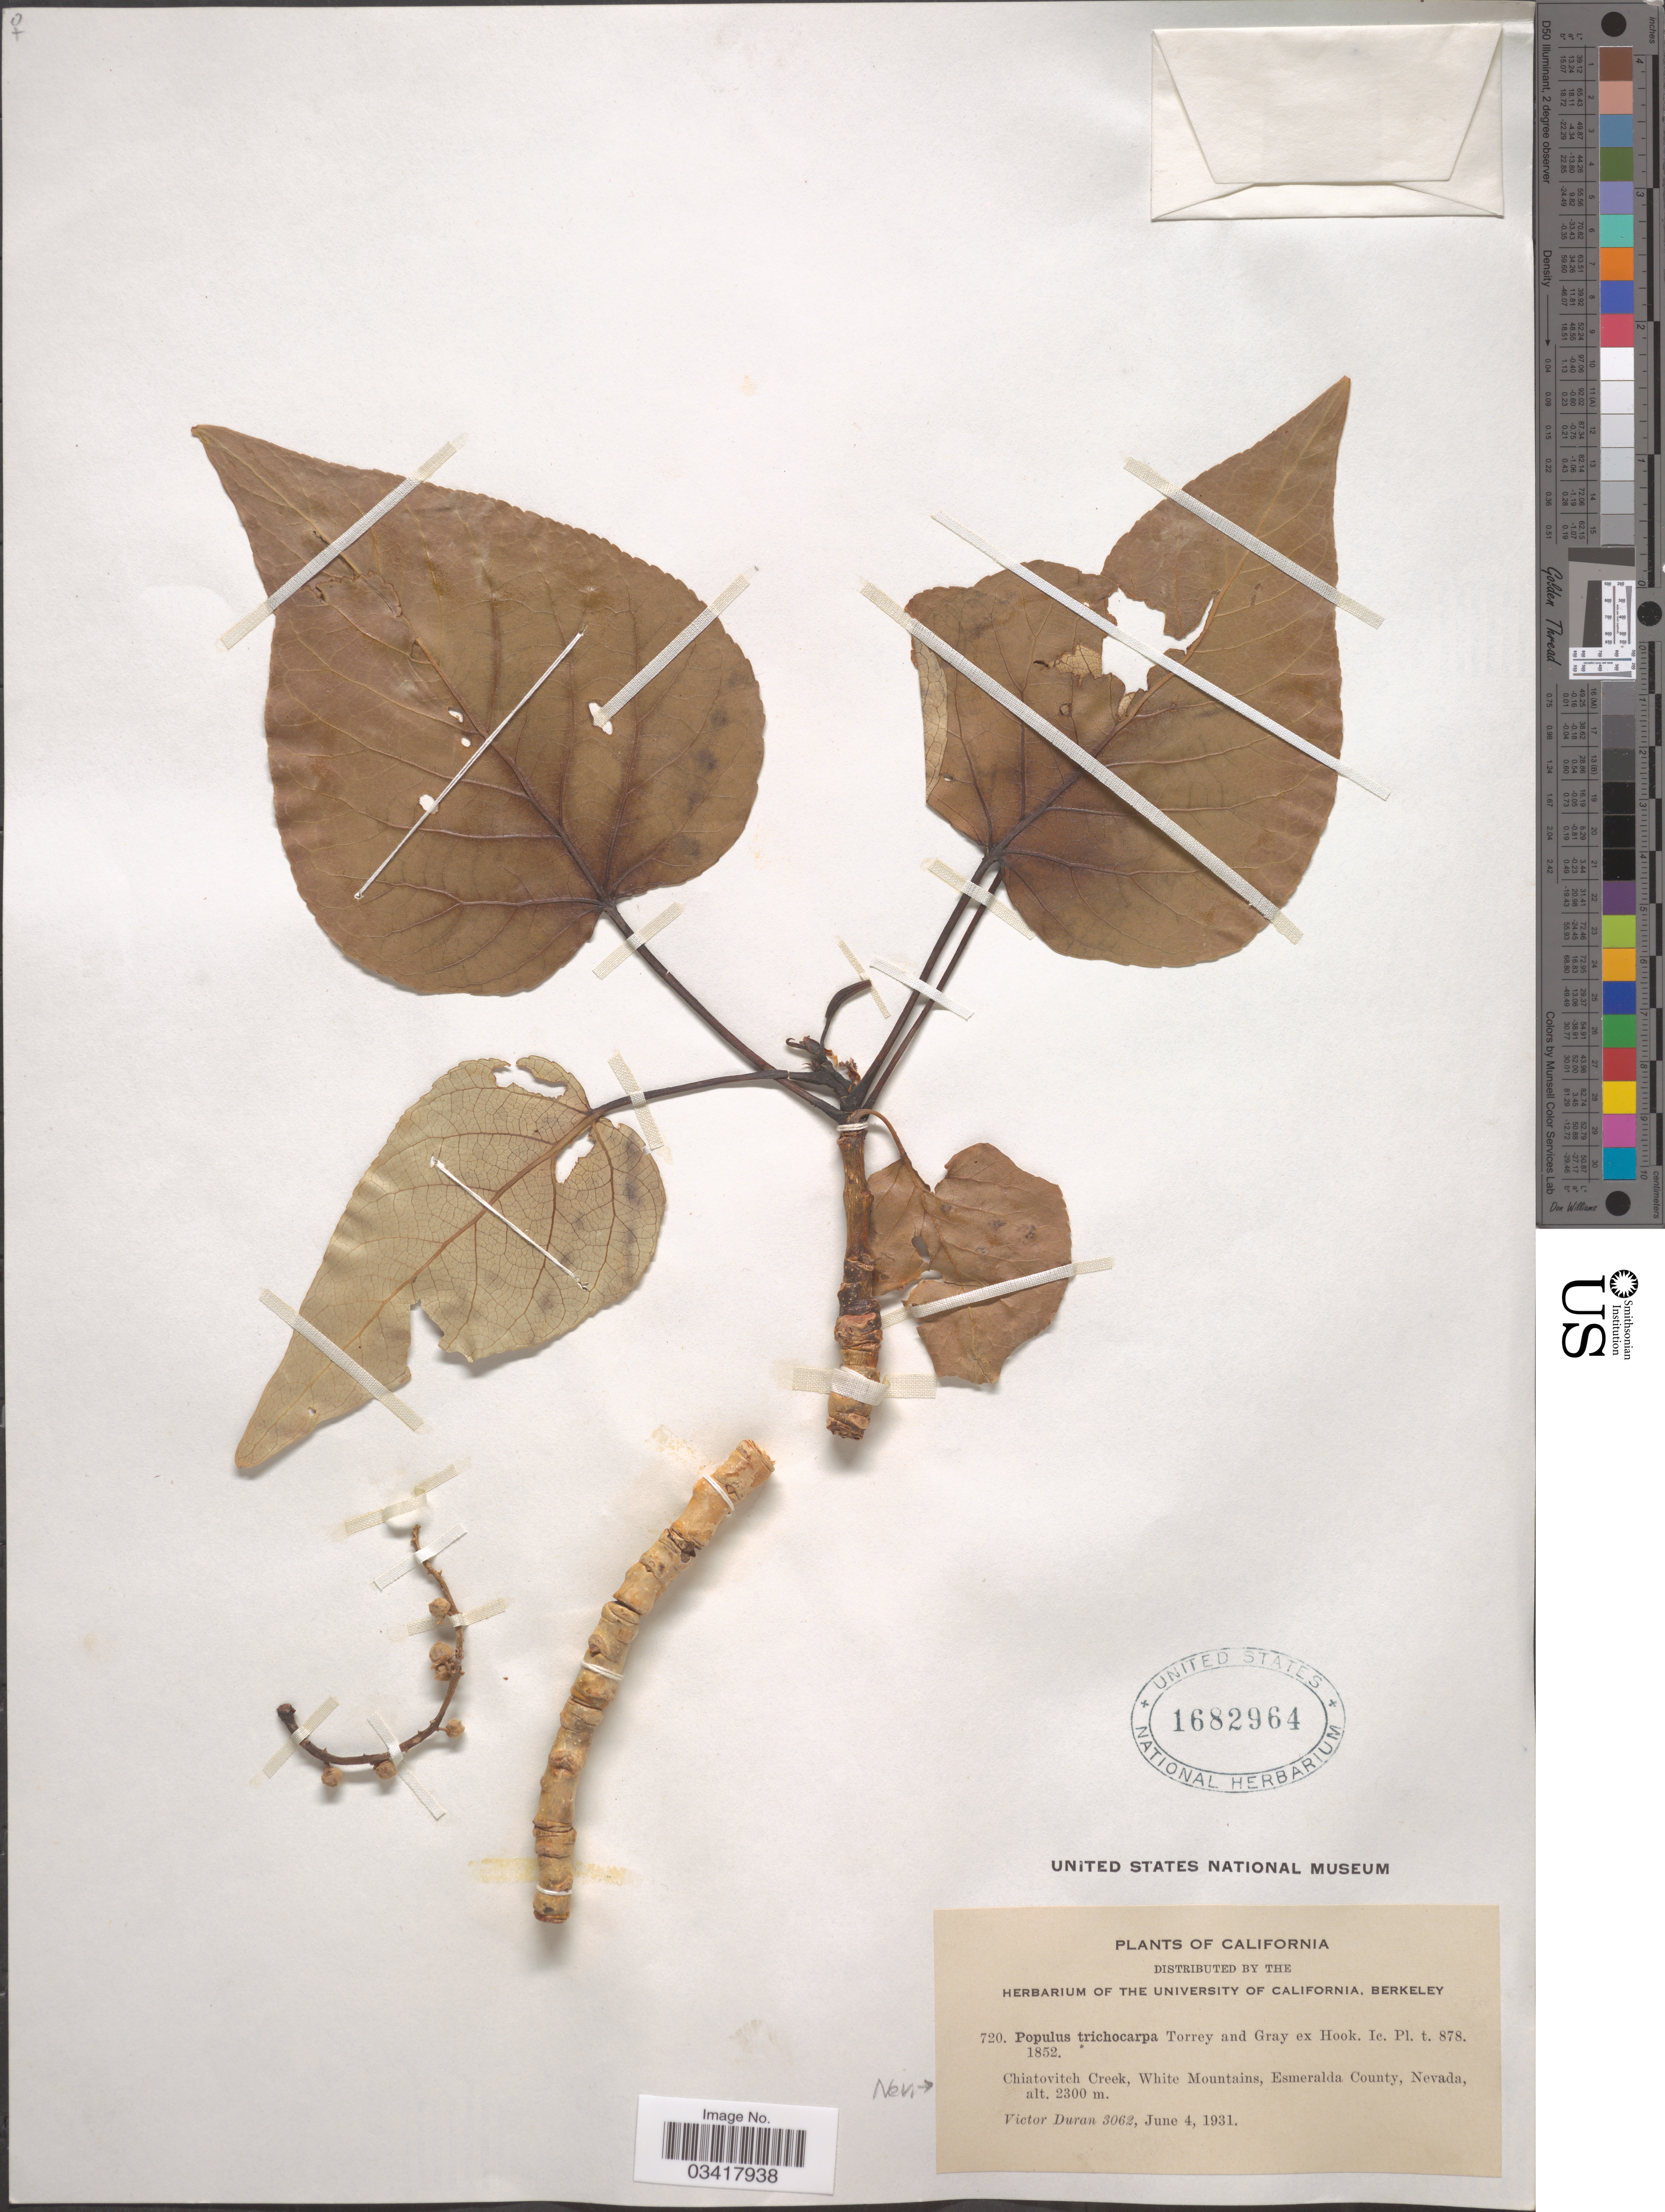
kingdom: Plantae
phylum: Tracheophyta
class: Magnoliopsida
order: Malpighiales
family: Salicaceae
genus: Populus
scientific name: Populus trichocarpa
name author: Torr. & A. Gray ex W. Hook.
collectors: V. Duran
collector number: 3062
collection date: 1931-06-04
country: United States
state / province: California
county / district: El Dorado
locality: Chiatovitch Creek, White Mountains, Esmeralda County.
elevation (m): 2300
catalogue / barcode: US 1682964